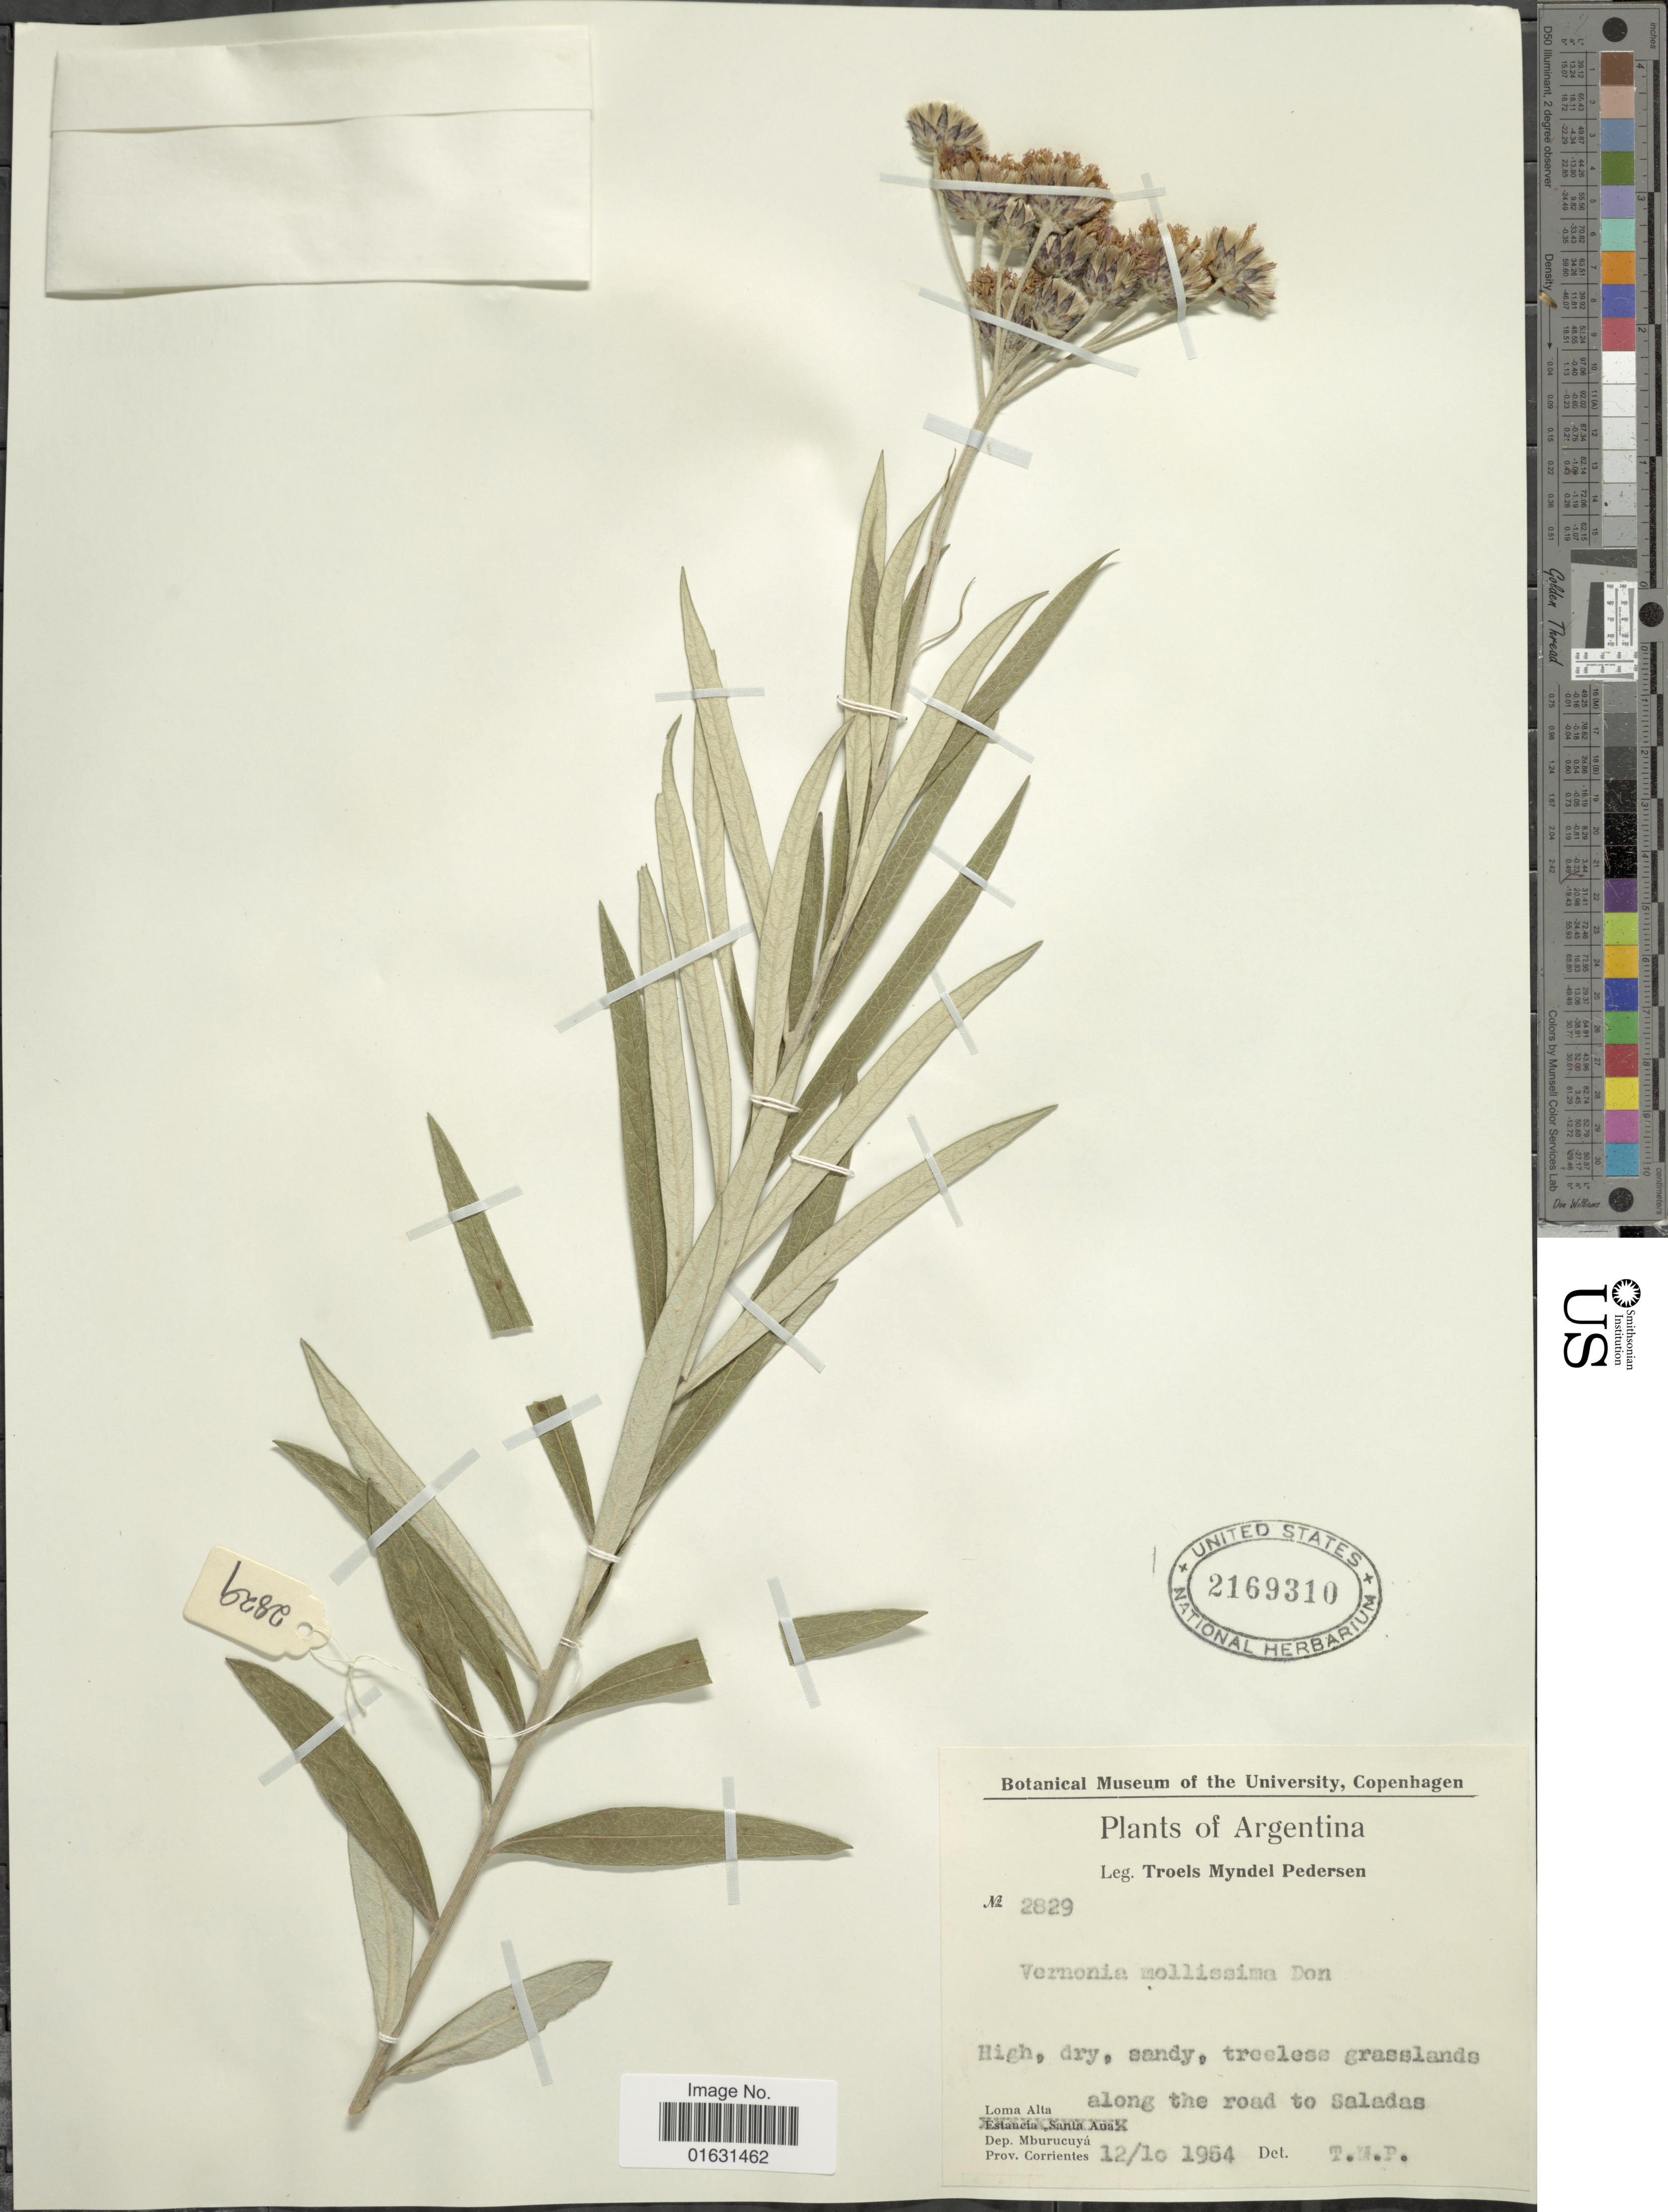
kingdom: Plantae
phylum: Tracheophyta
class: Magnoliopsida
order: Asterales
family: Asteraceae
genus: Lessingianthus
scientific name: Lessingianthus mollissimus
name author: (D. Don ex Hook. & Arn.) H. Rob.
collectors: T. Pederson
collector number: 2829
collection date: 1954-10-12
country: Argentina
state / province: Corrientes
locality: Loma Alta, Dept. Mburucuya, along the road to Saladas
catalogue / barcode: US 2169310